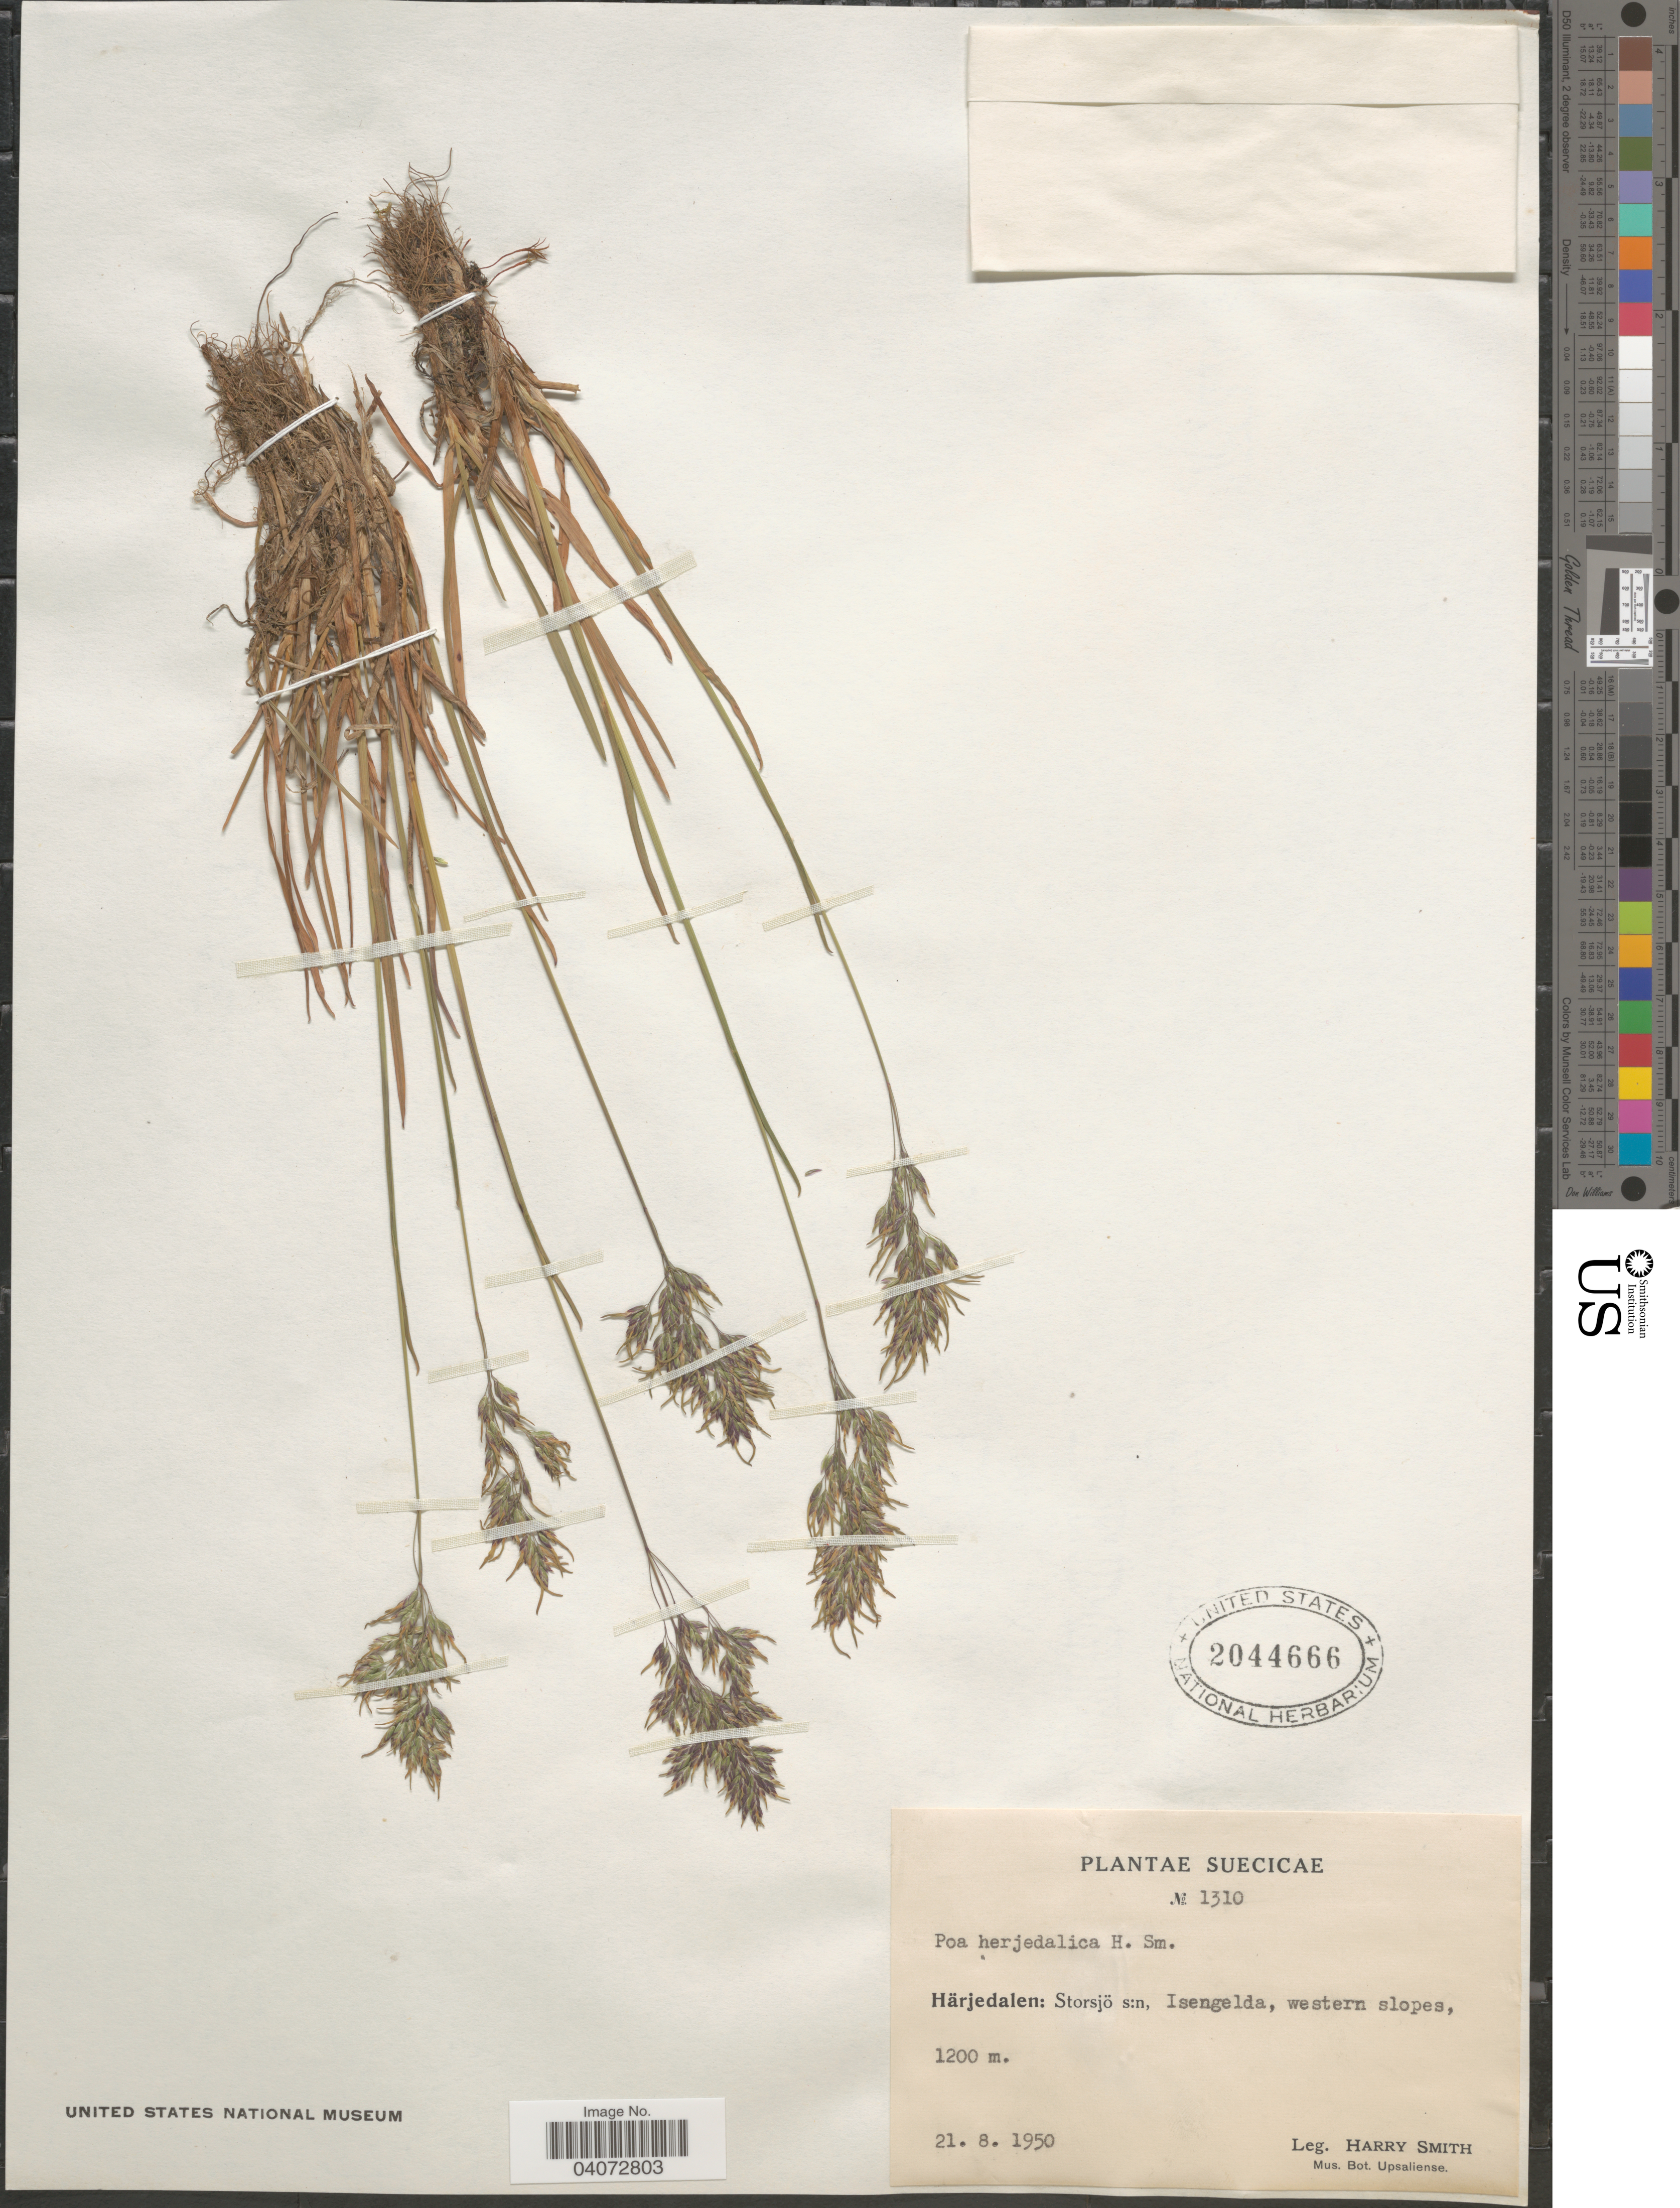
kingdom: Plantae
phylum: Tracheophyta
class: Liliopsida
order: Poales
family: Poaceae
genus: Poa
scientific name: Poa x herjedalica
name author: Harry Sm.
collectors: H. Smith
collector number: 1310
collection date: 1950-08-21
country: Sweden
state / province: Jamtland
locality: Suecicae. Härjedalen: Storsjö s:n, Isengelda, western slopes.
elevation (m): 1200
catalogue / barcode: US 2044666